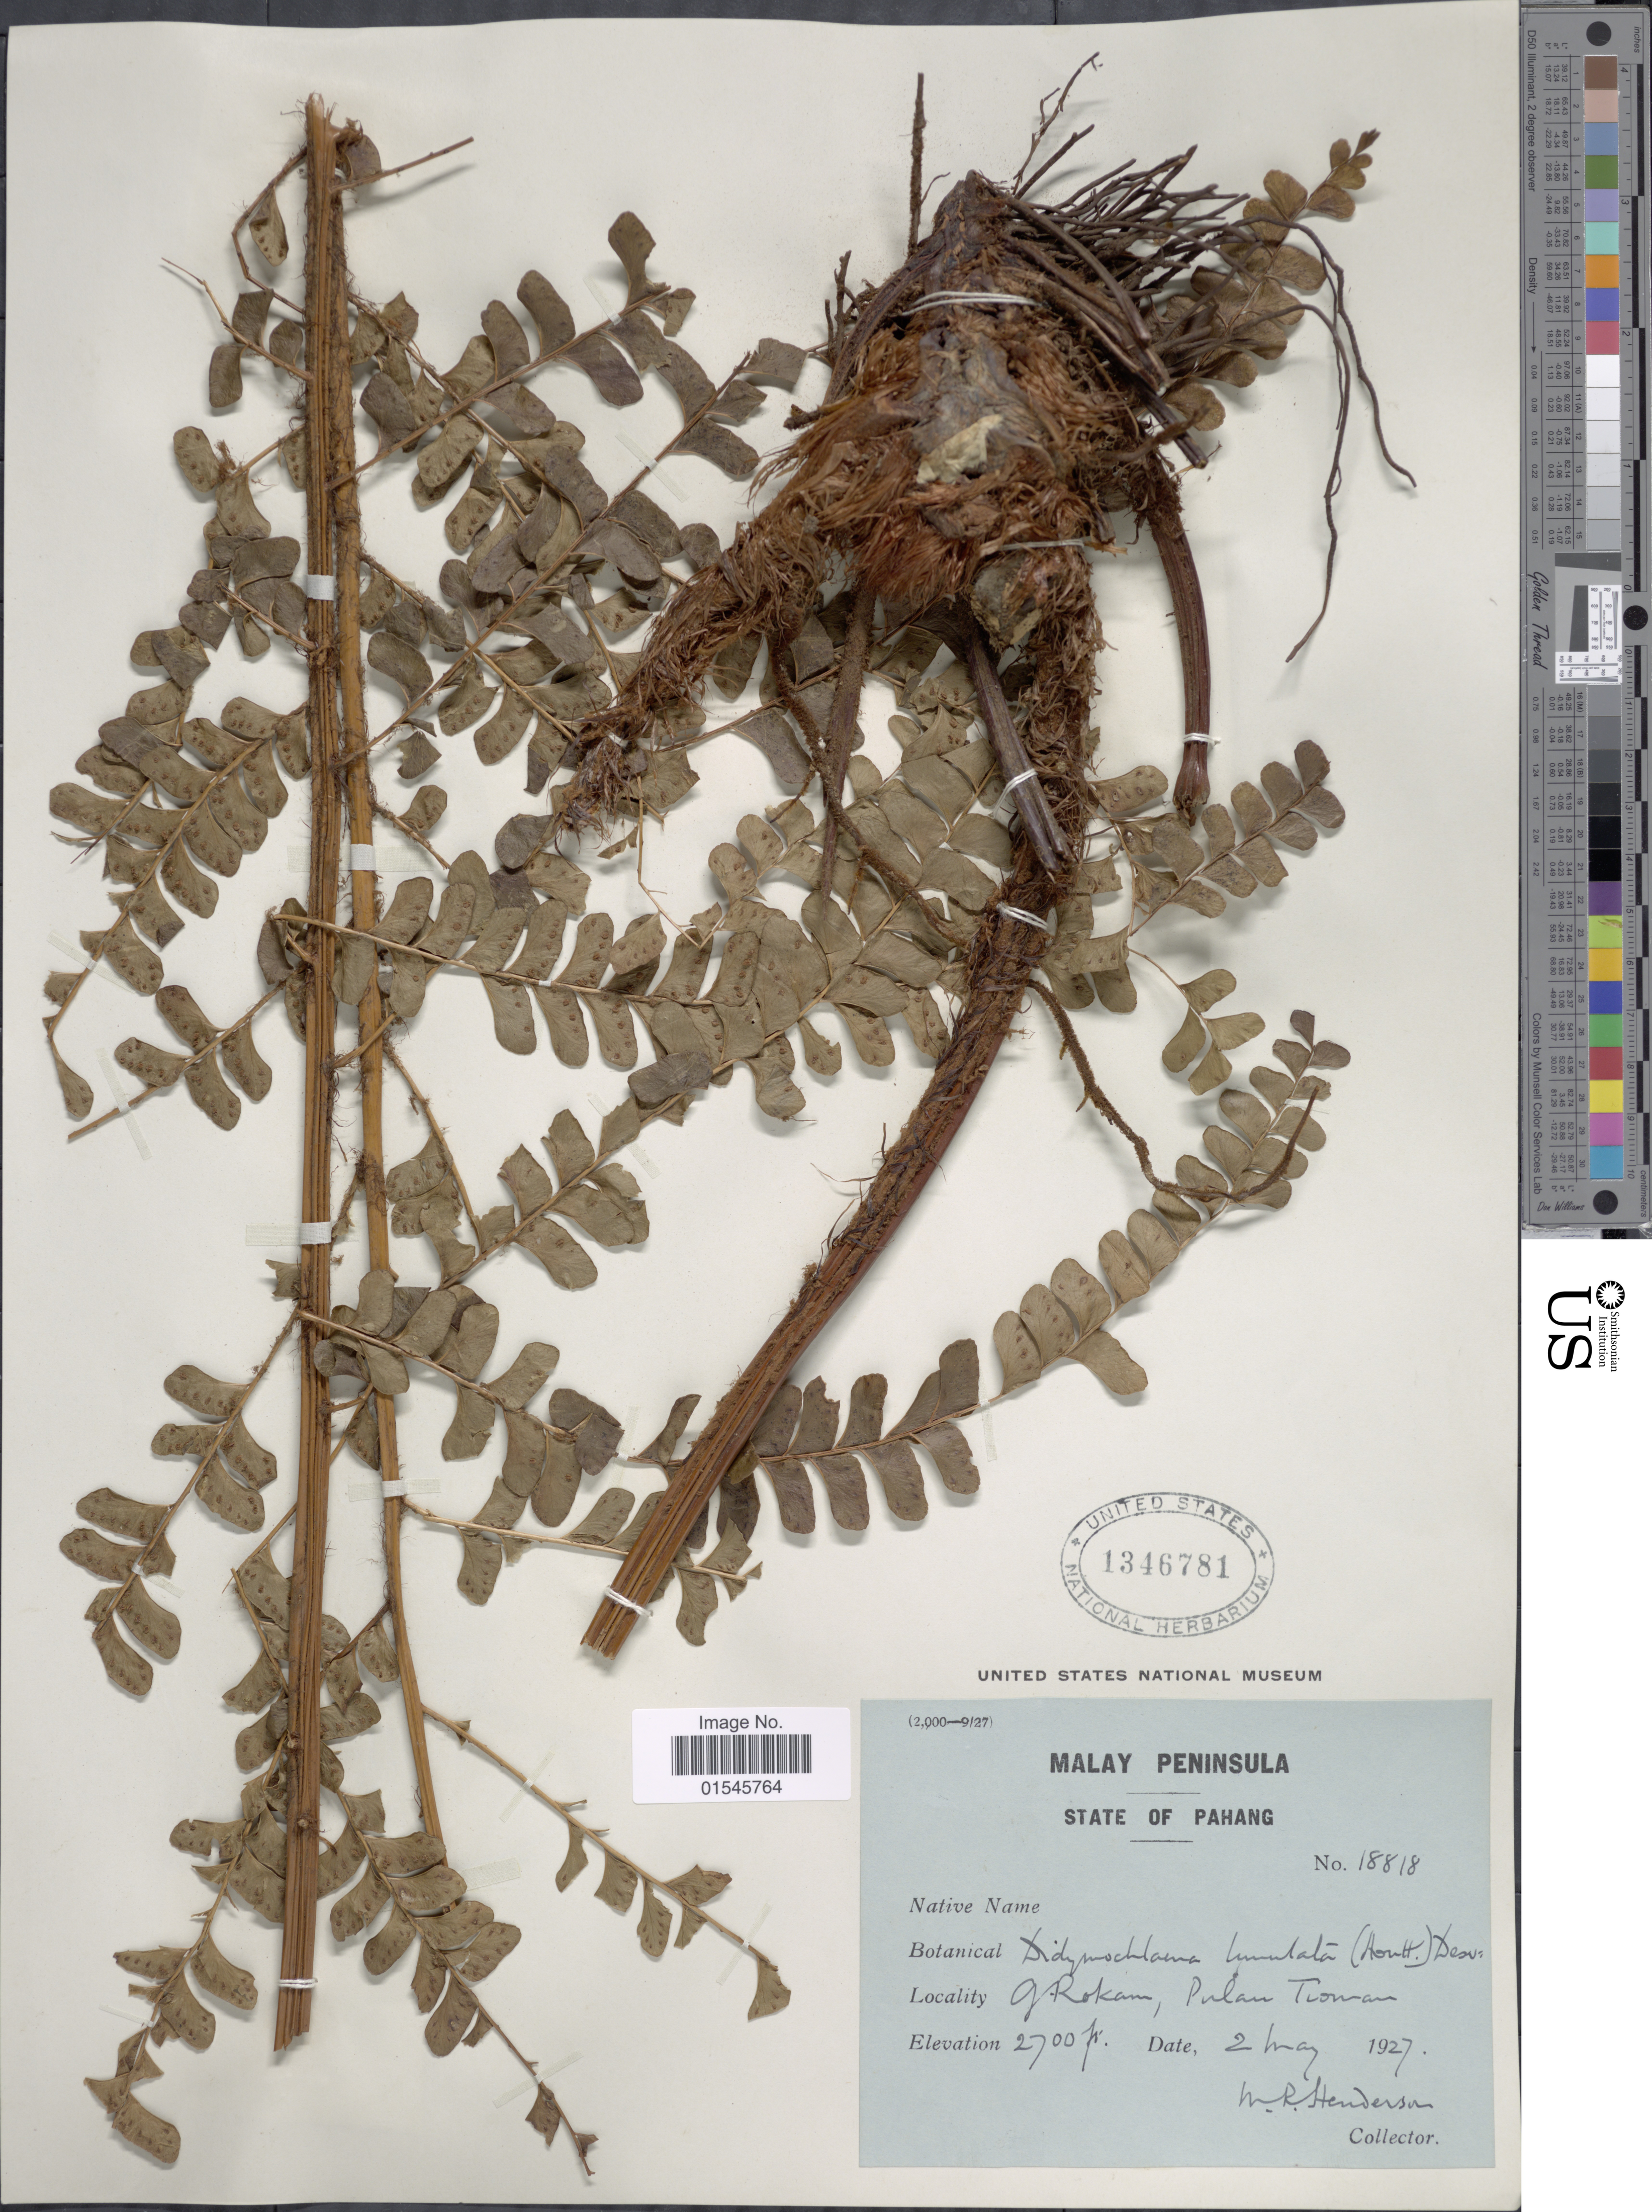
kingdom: Plantae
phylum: Tracheophyta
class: Polypodiopsida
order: Polypodiales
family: Didymochlaenaceae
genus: Didymochlaena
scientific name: Didymochlaena truncatula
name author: (Sw.) J. Sm.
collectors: M. Henderson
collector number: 18818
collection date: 1927-05-02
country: Malaysia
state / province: Pahang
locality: Malay Peninsula, G rokam, Pulan Tioman [interpreted]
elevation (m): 823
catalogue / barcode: US 1346781